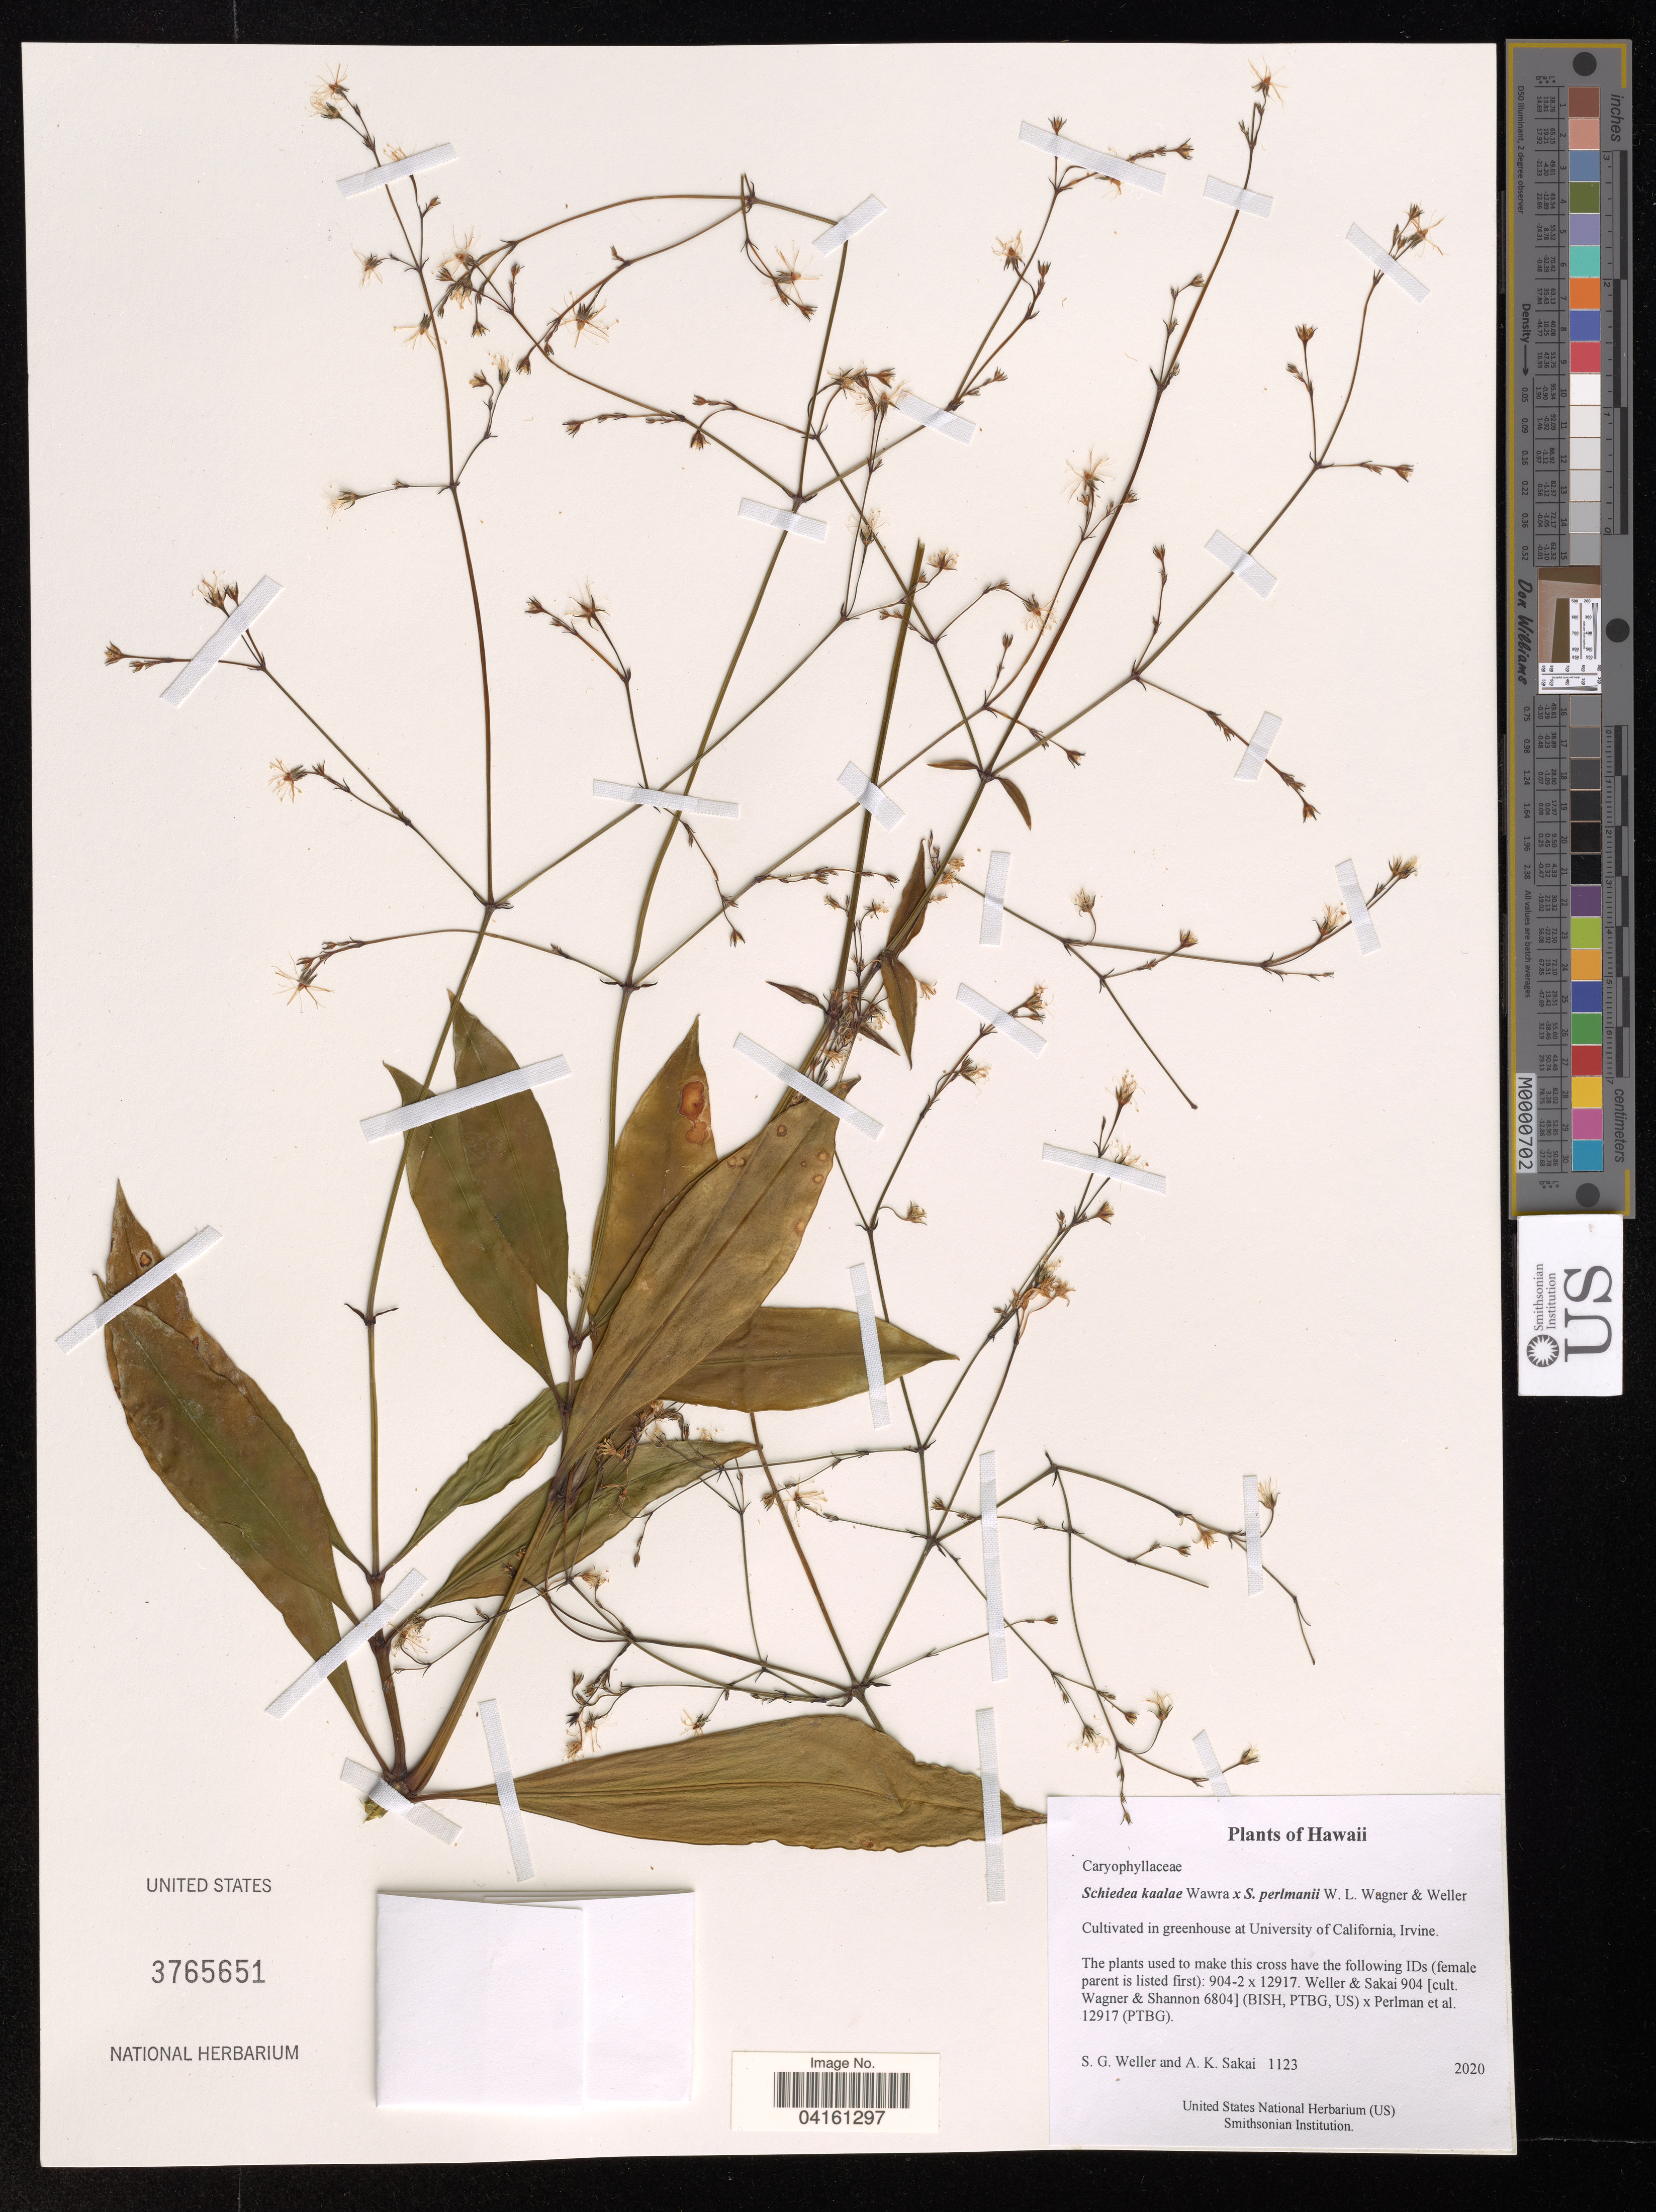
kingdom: Plantae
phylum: Tracheophyta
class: Magnoliopsida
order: Caryophyllales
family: Caryophyllaceae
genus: Schiedea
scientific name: Schiedea kaalae x S. perlmanii W.L. Wagner & Weller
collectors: S. G. Weller & A. Sakai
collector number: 1123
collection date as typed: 2020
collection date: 2020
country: United States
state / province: California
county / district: Orange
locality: Cultivated in greenhouse at University of California, Irvine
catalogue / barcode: US 3765651